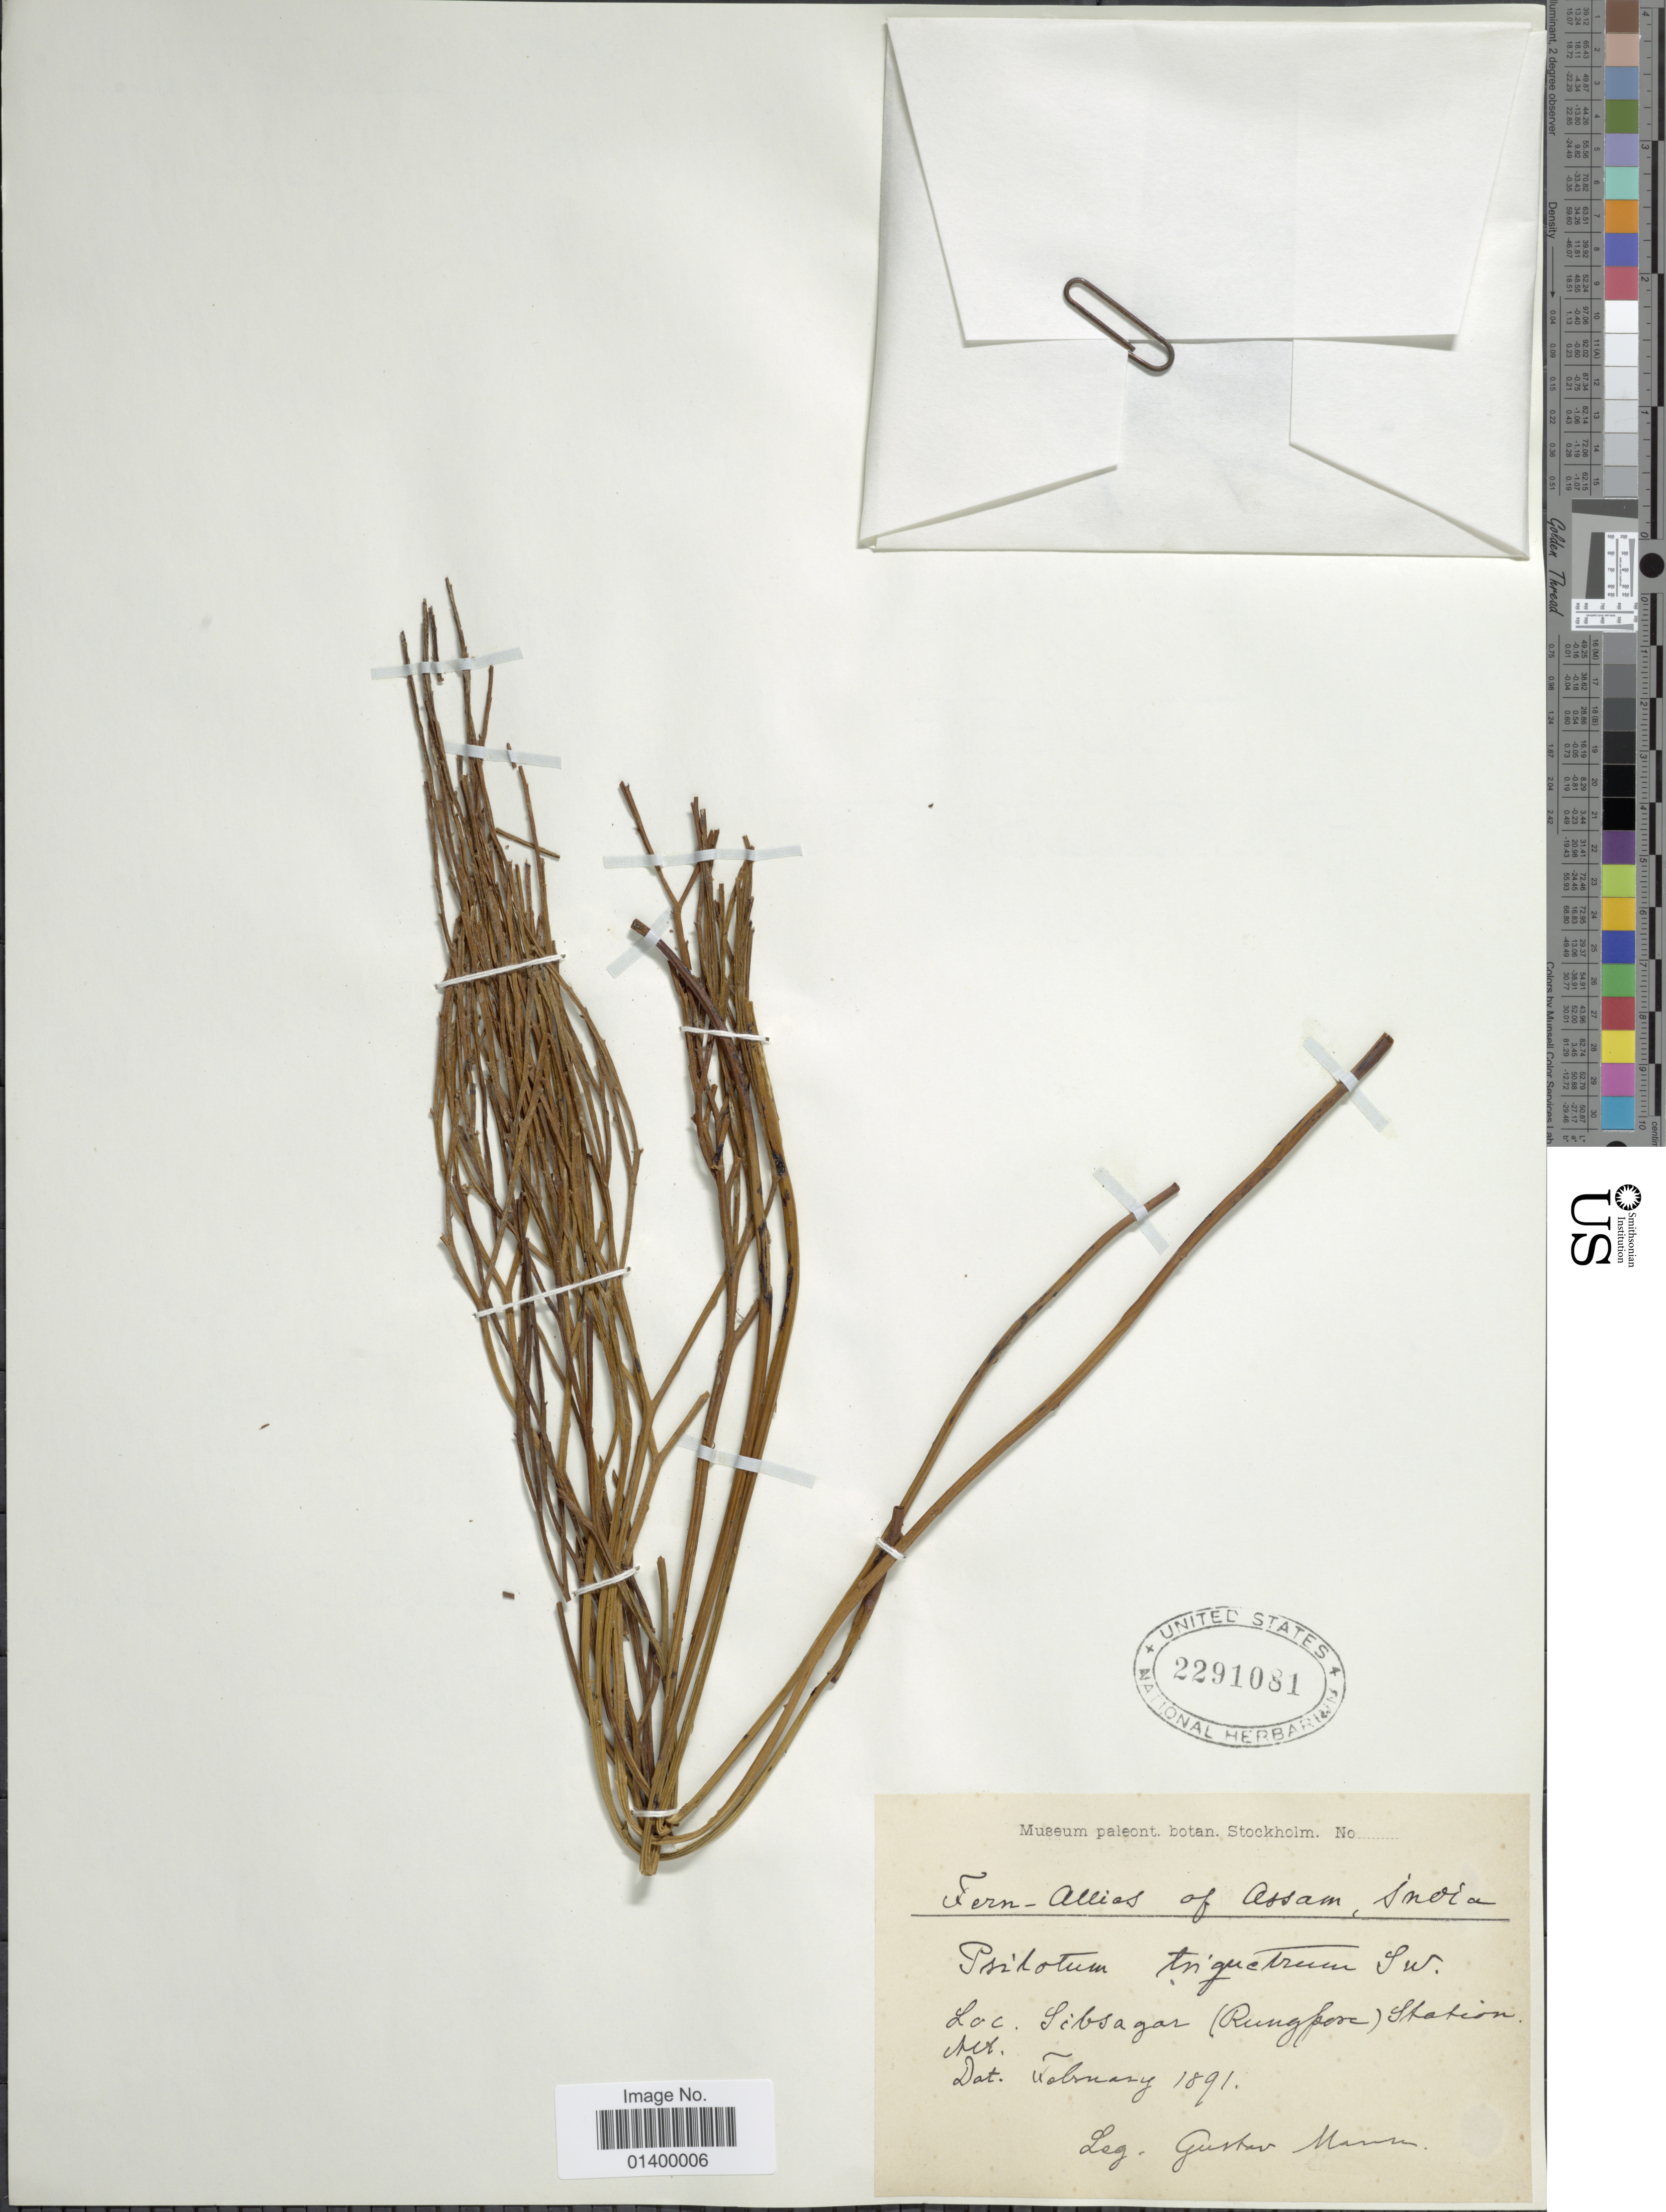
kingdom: Plantae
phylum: Tracheophyta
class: Polypodiopsida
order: Psilotales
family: Psilotaceae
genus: Psilotum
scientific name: Psilotum nudum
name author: (L.) P. Beauv.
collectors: G. Mann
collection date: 1891-02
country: India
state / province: Assam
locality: Fern-Allias of Assam, Snoia. Sibsagar (Rungox) Station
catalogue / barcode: US 2291081